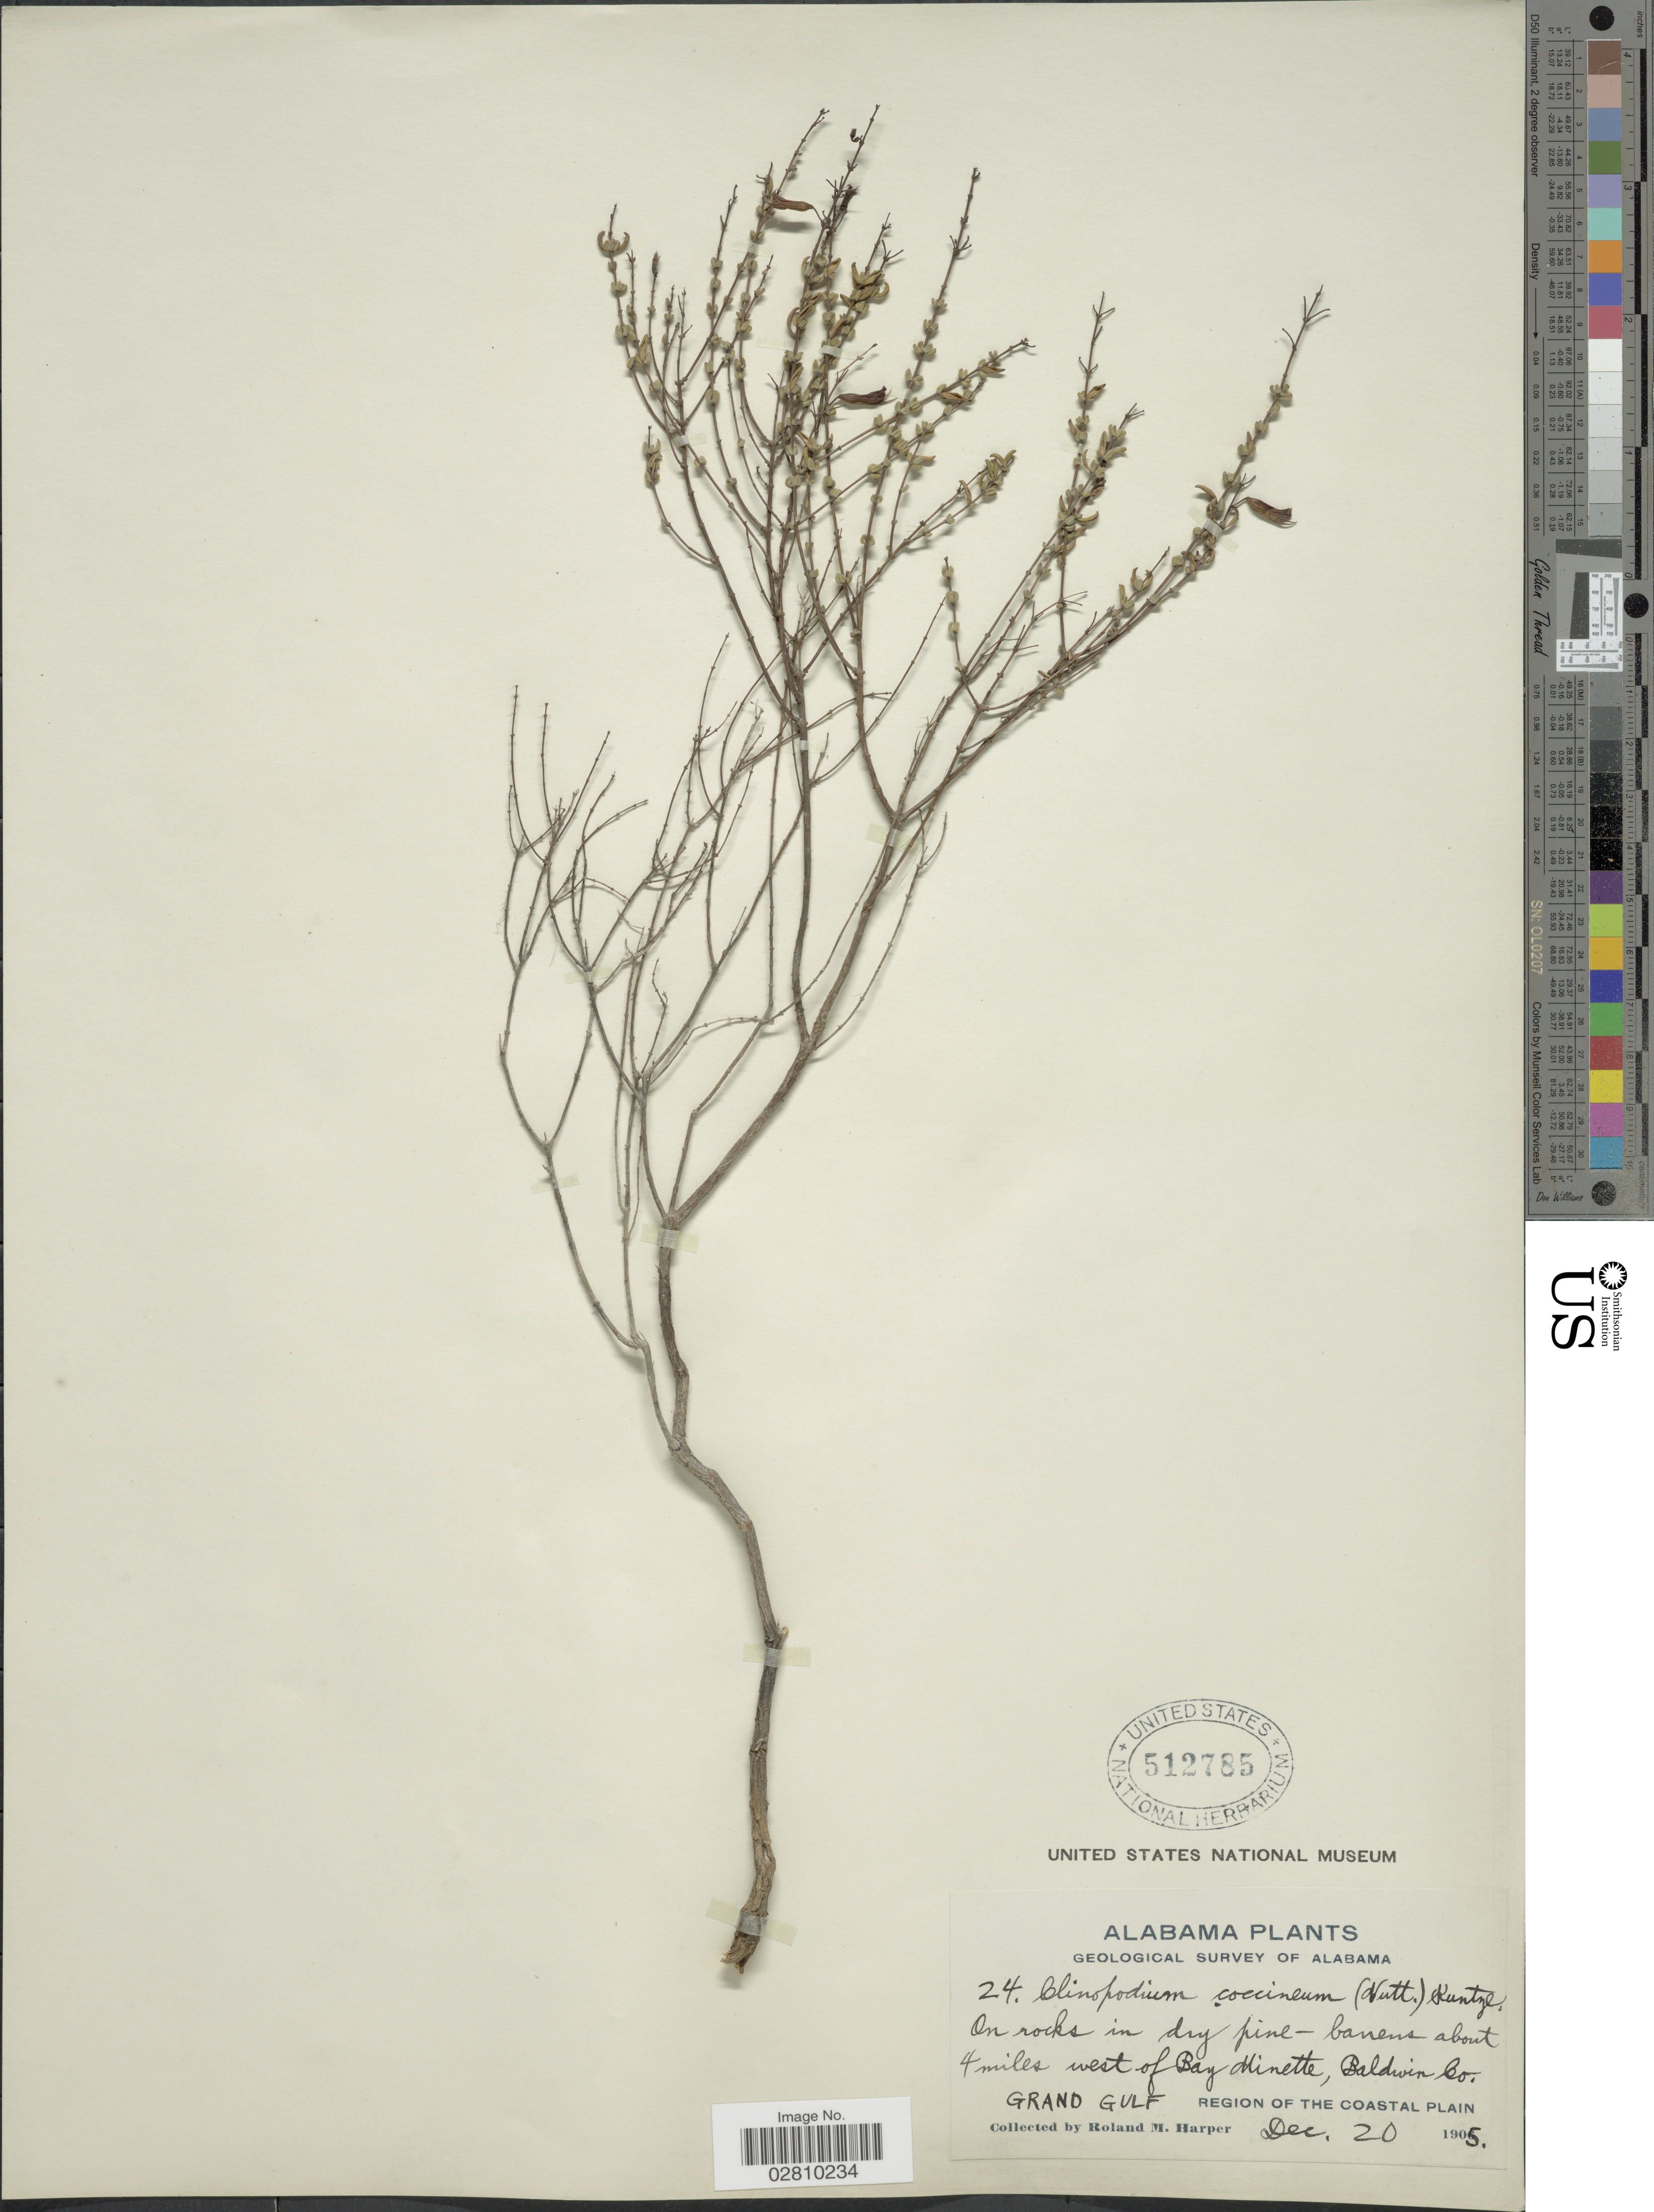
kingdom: Plantae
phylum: Tracheophyta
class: Magnoliopsida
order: Lamiales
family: Lamiaceae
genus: Clinopodium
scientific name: Clinopodium ashei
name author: (Weath.) Small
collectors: R. M. Harper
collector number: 24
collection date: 1905-12-20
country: United States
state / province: Alabama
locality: On rocks in dry pine-barrens about 4 miles west of Bay Minette, Baldwin Co. Grand Gulf. Region of the Coastal Plain.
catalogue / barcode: US 512785